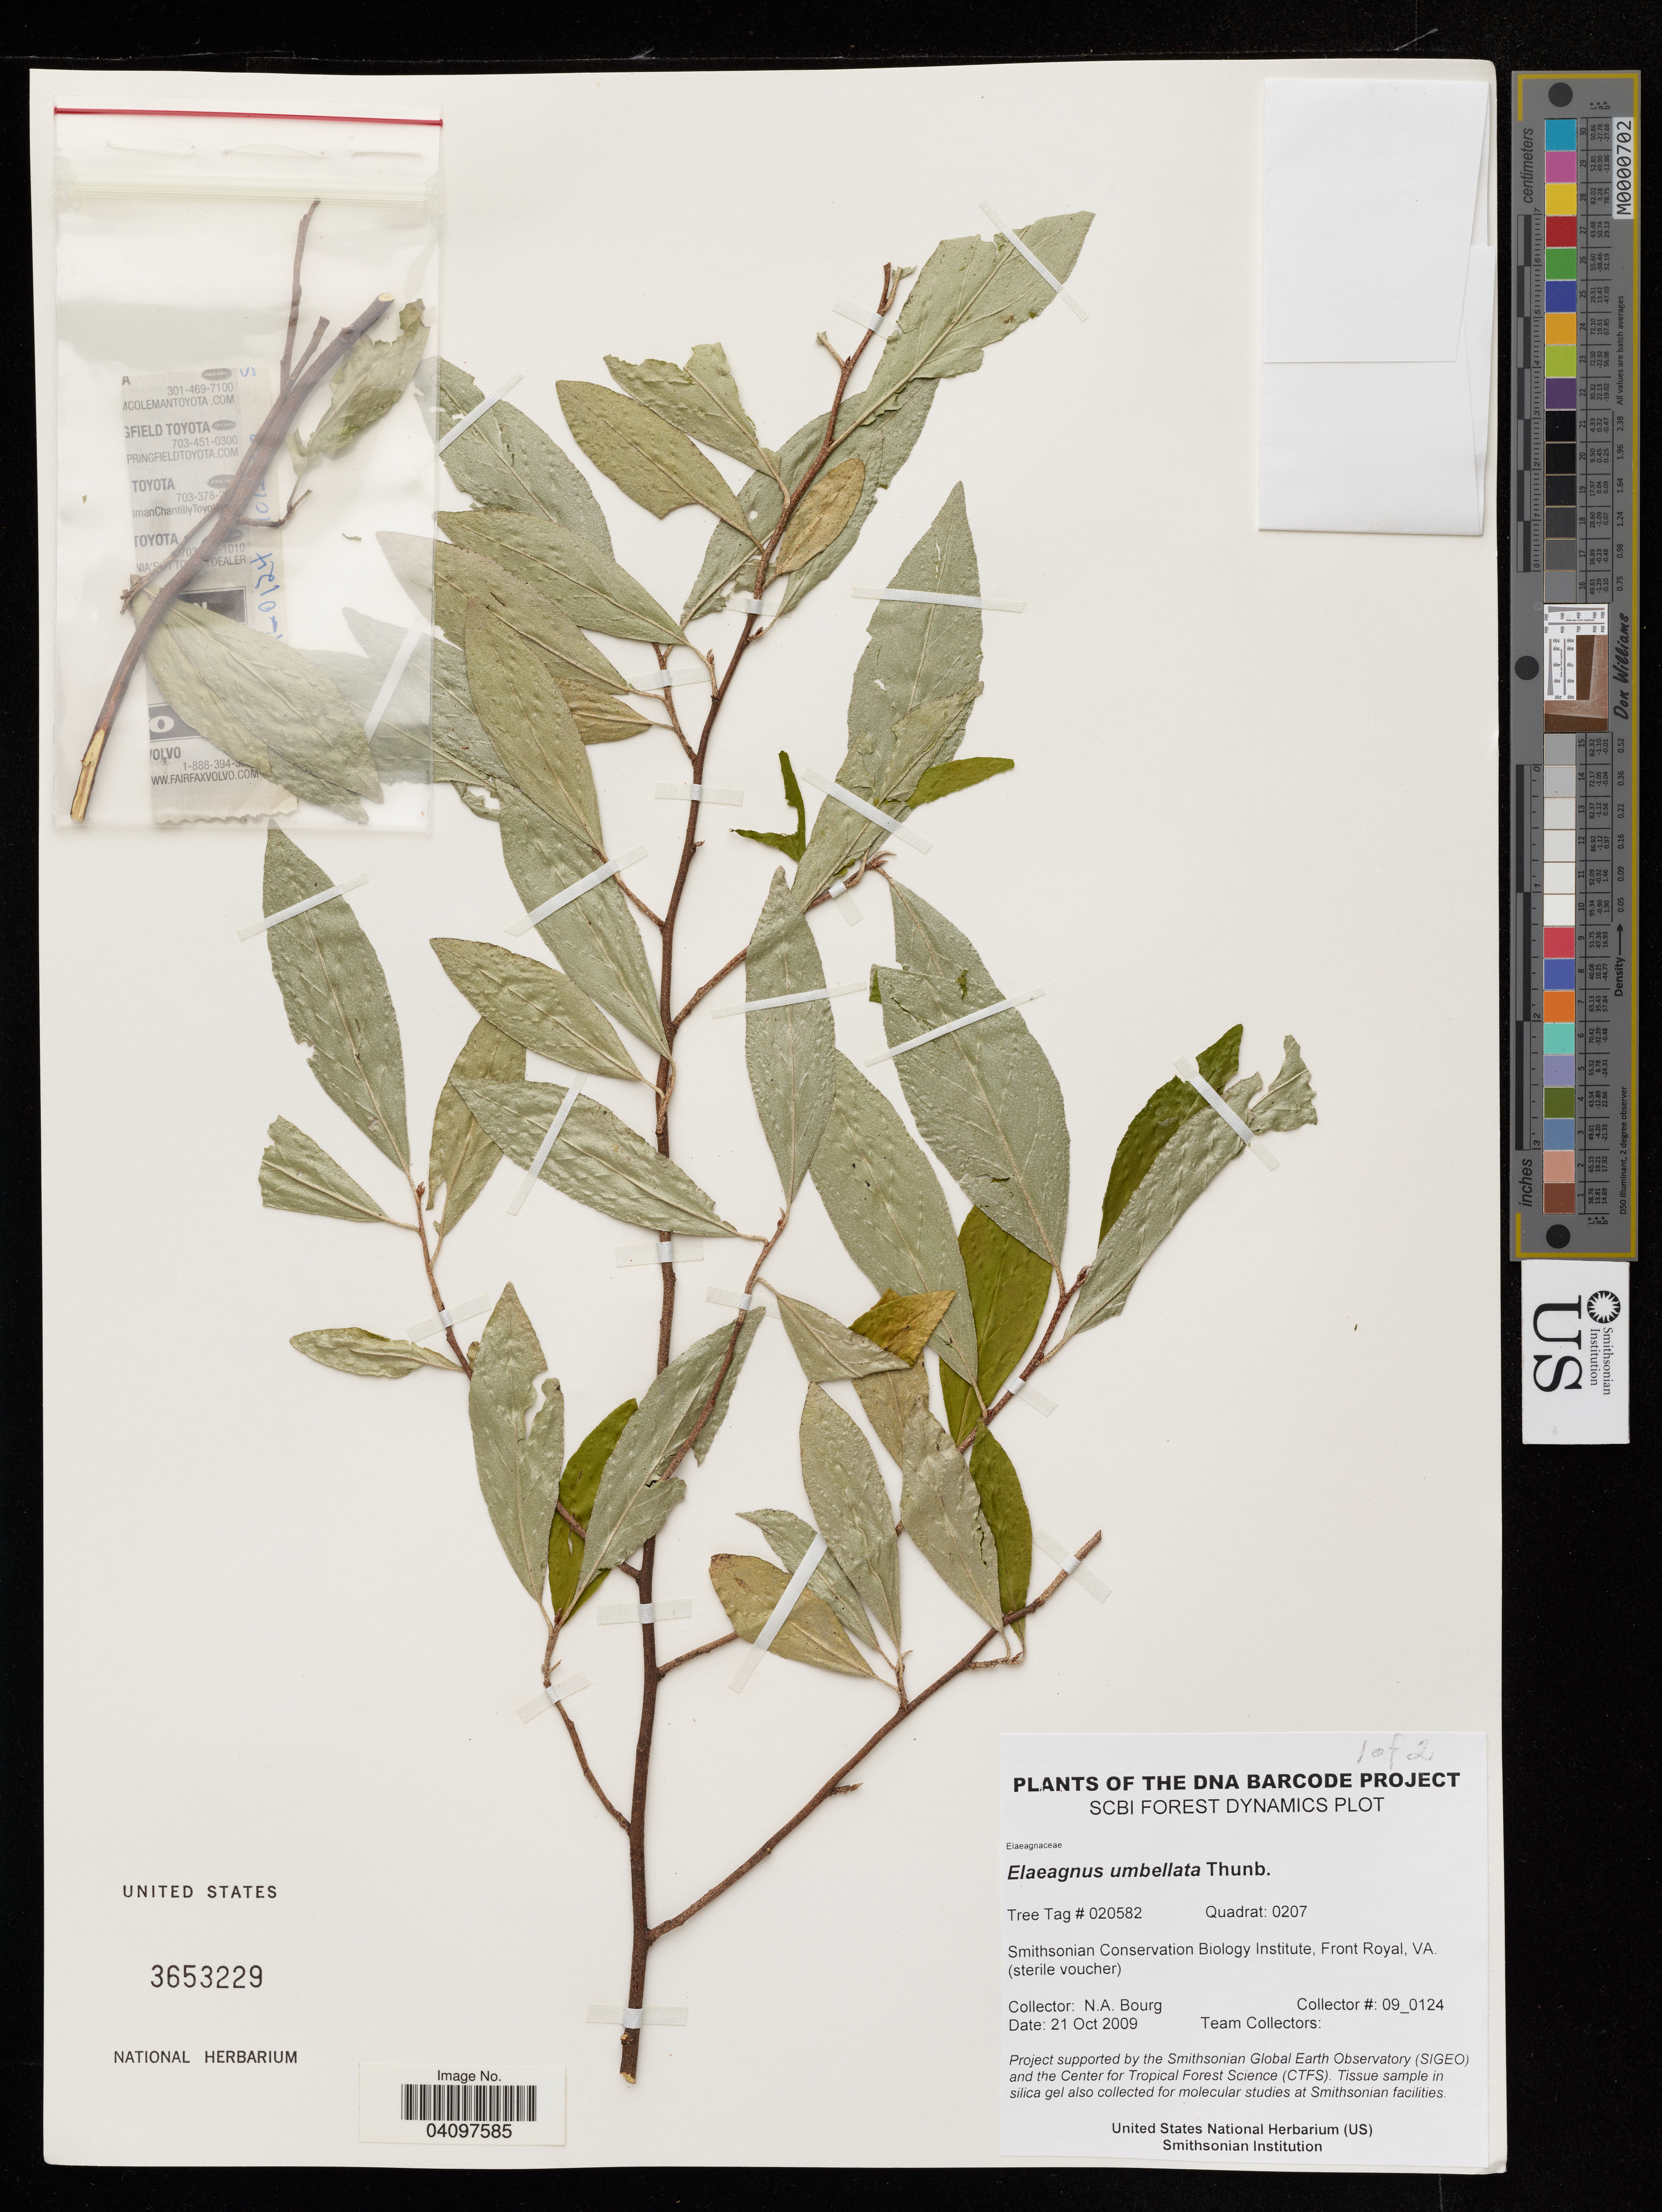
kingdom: Plantae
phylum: Tracheophyta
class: Magnoliopsida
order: Rosales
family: Elaeagnaceae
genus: Elaeagnus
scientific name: Elaeagnus umbellata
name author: Thunb.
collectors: N. A. Bourg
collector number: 09_0124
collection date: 2009-10-21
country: United States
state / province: Virginia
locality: Smithsonian Conservation Biology Institute, Front Royal.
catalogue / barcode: US 3653229